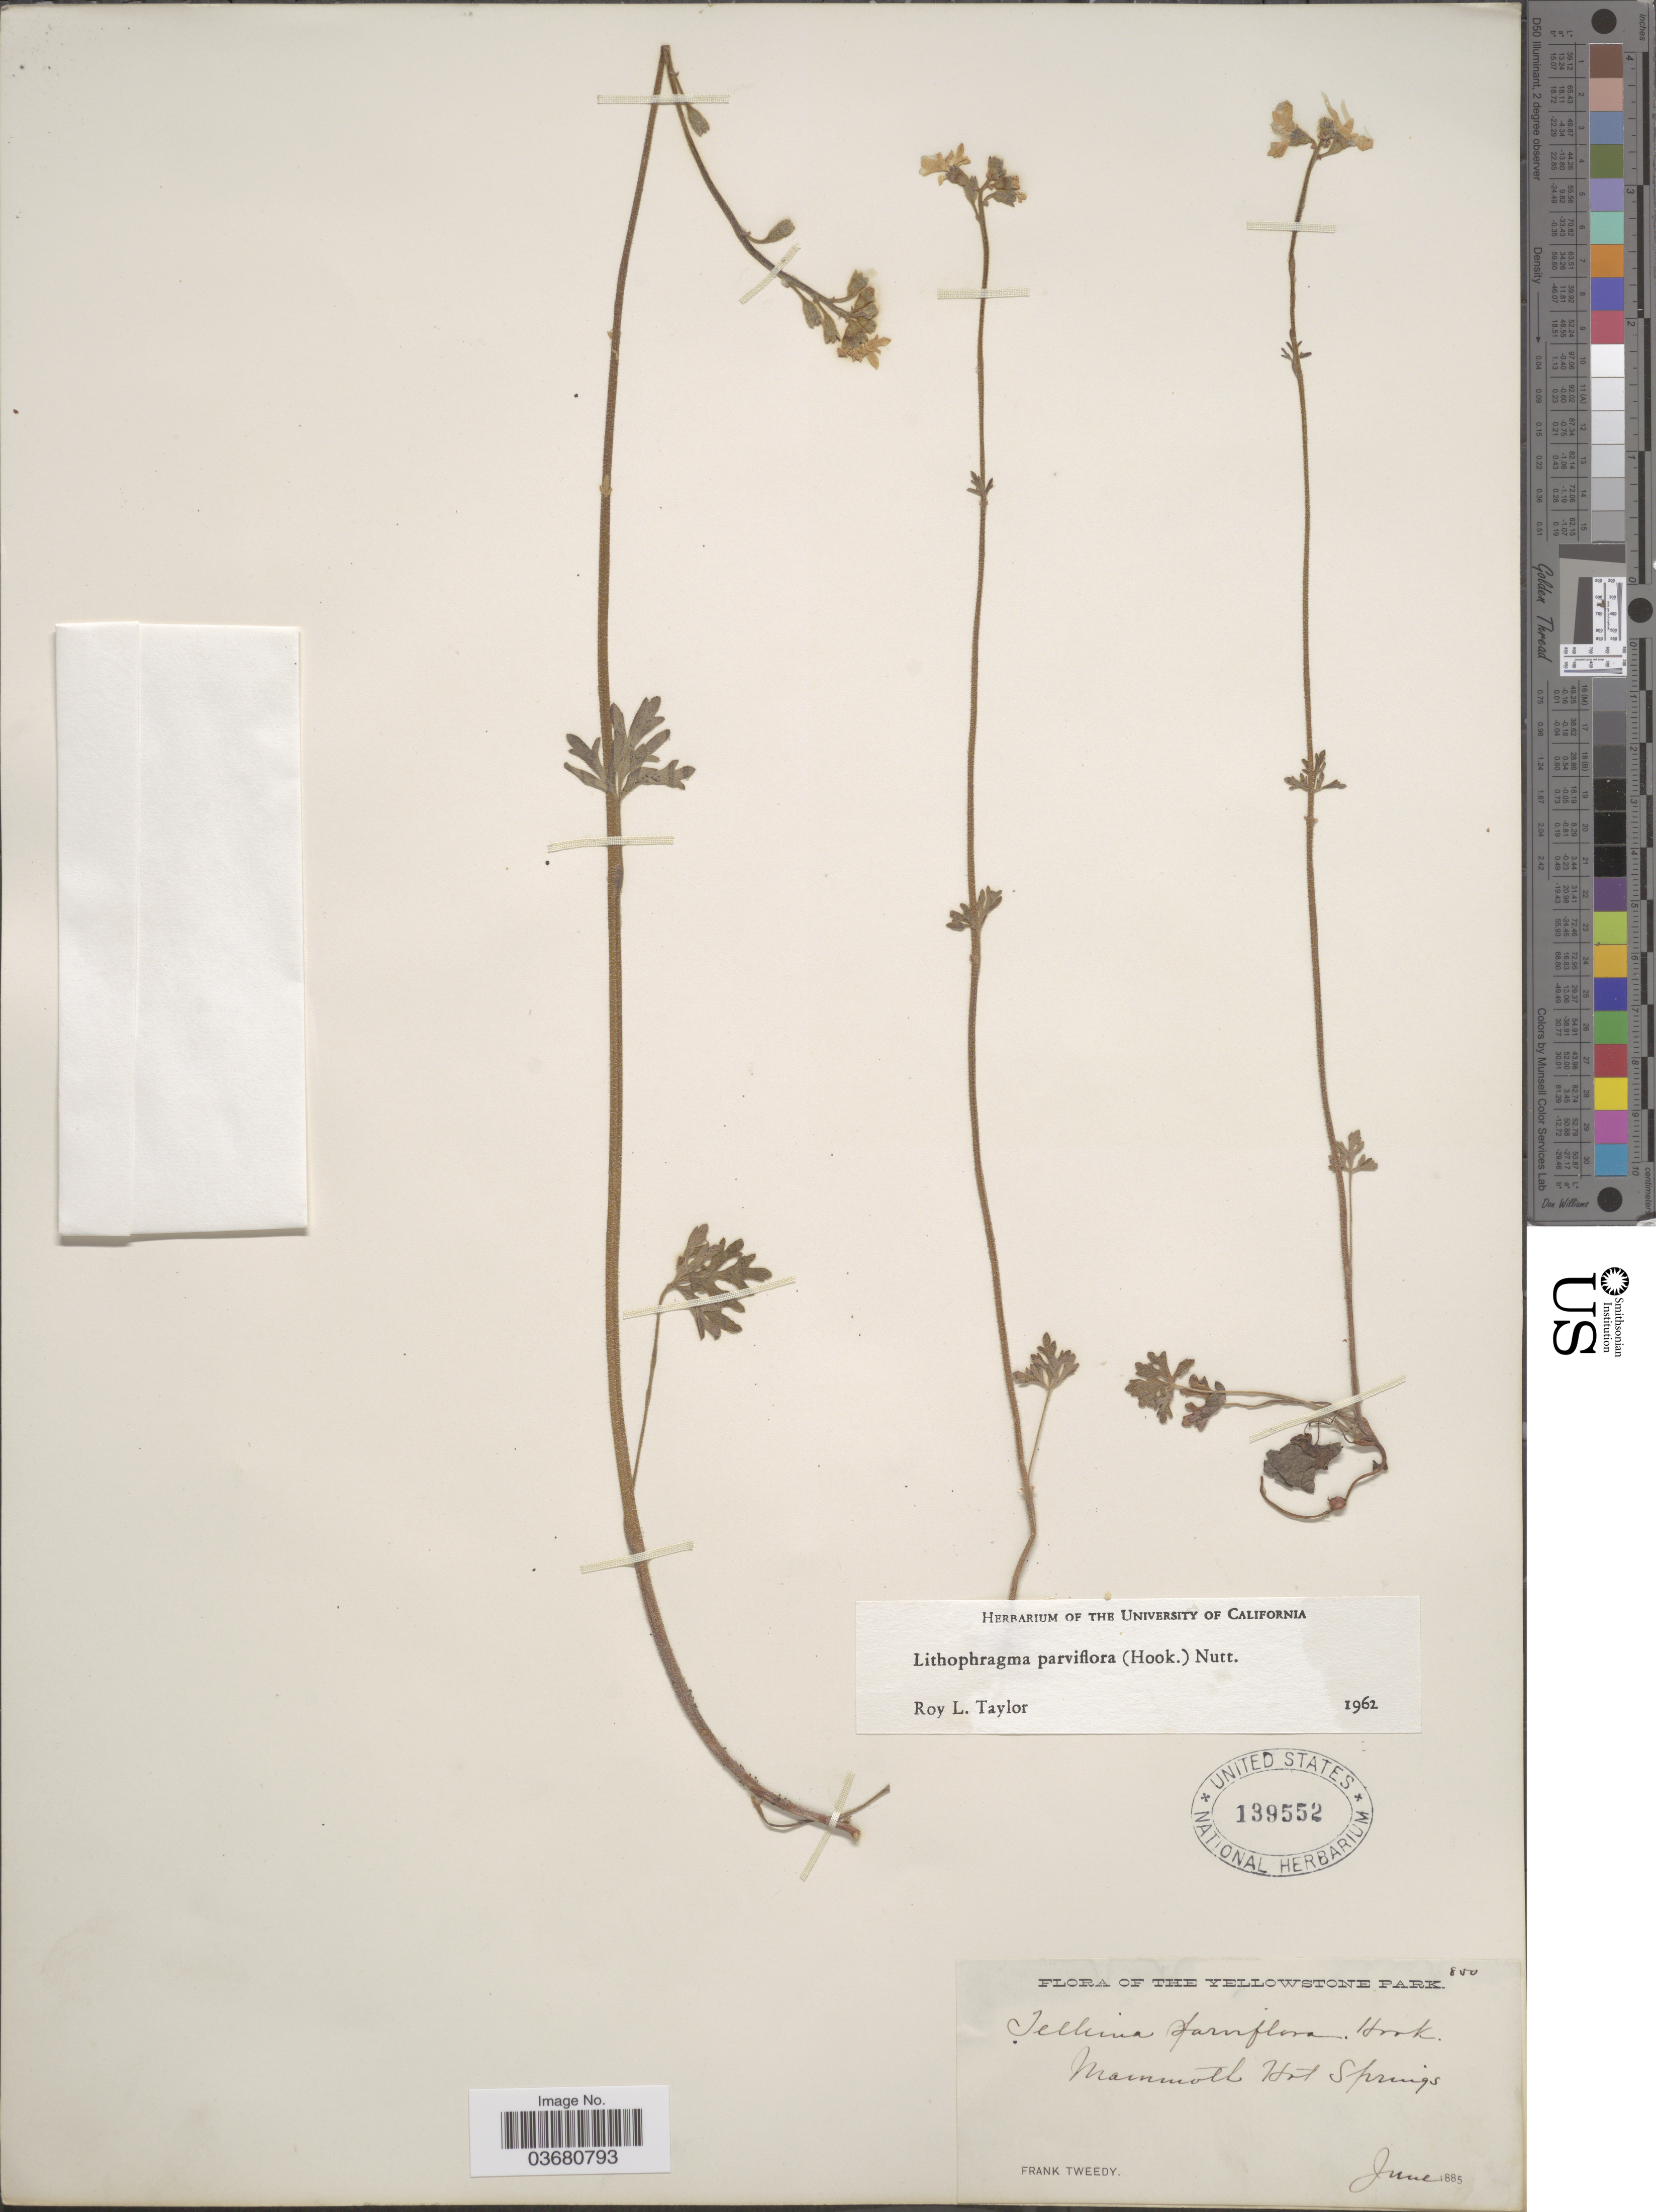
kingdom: Plantae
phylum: Tracheophyta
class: Magnoliopsida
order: Saxifragales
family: Saxifragaceae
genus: Lithophragma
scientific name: Lithophragma parviflorum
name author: (Hook.) Nutt.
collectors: F. Tweedy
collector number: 850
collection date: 1885-06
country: United States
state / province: Wyoming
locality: Yellowstone Park. Mammoth Hot Springs.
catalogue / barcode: US 139552